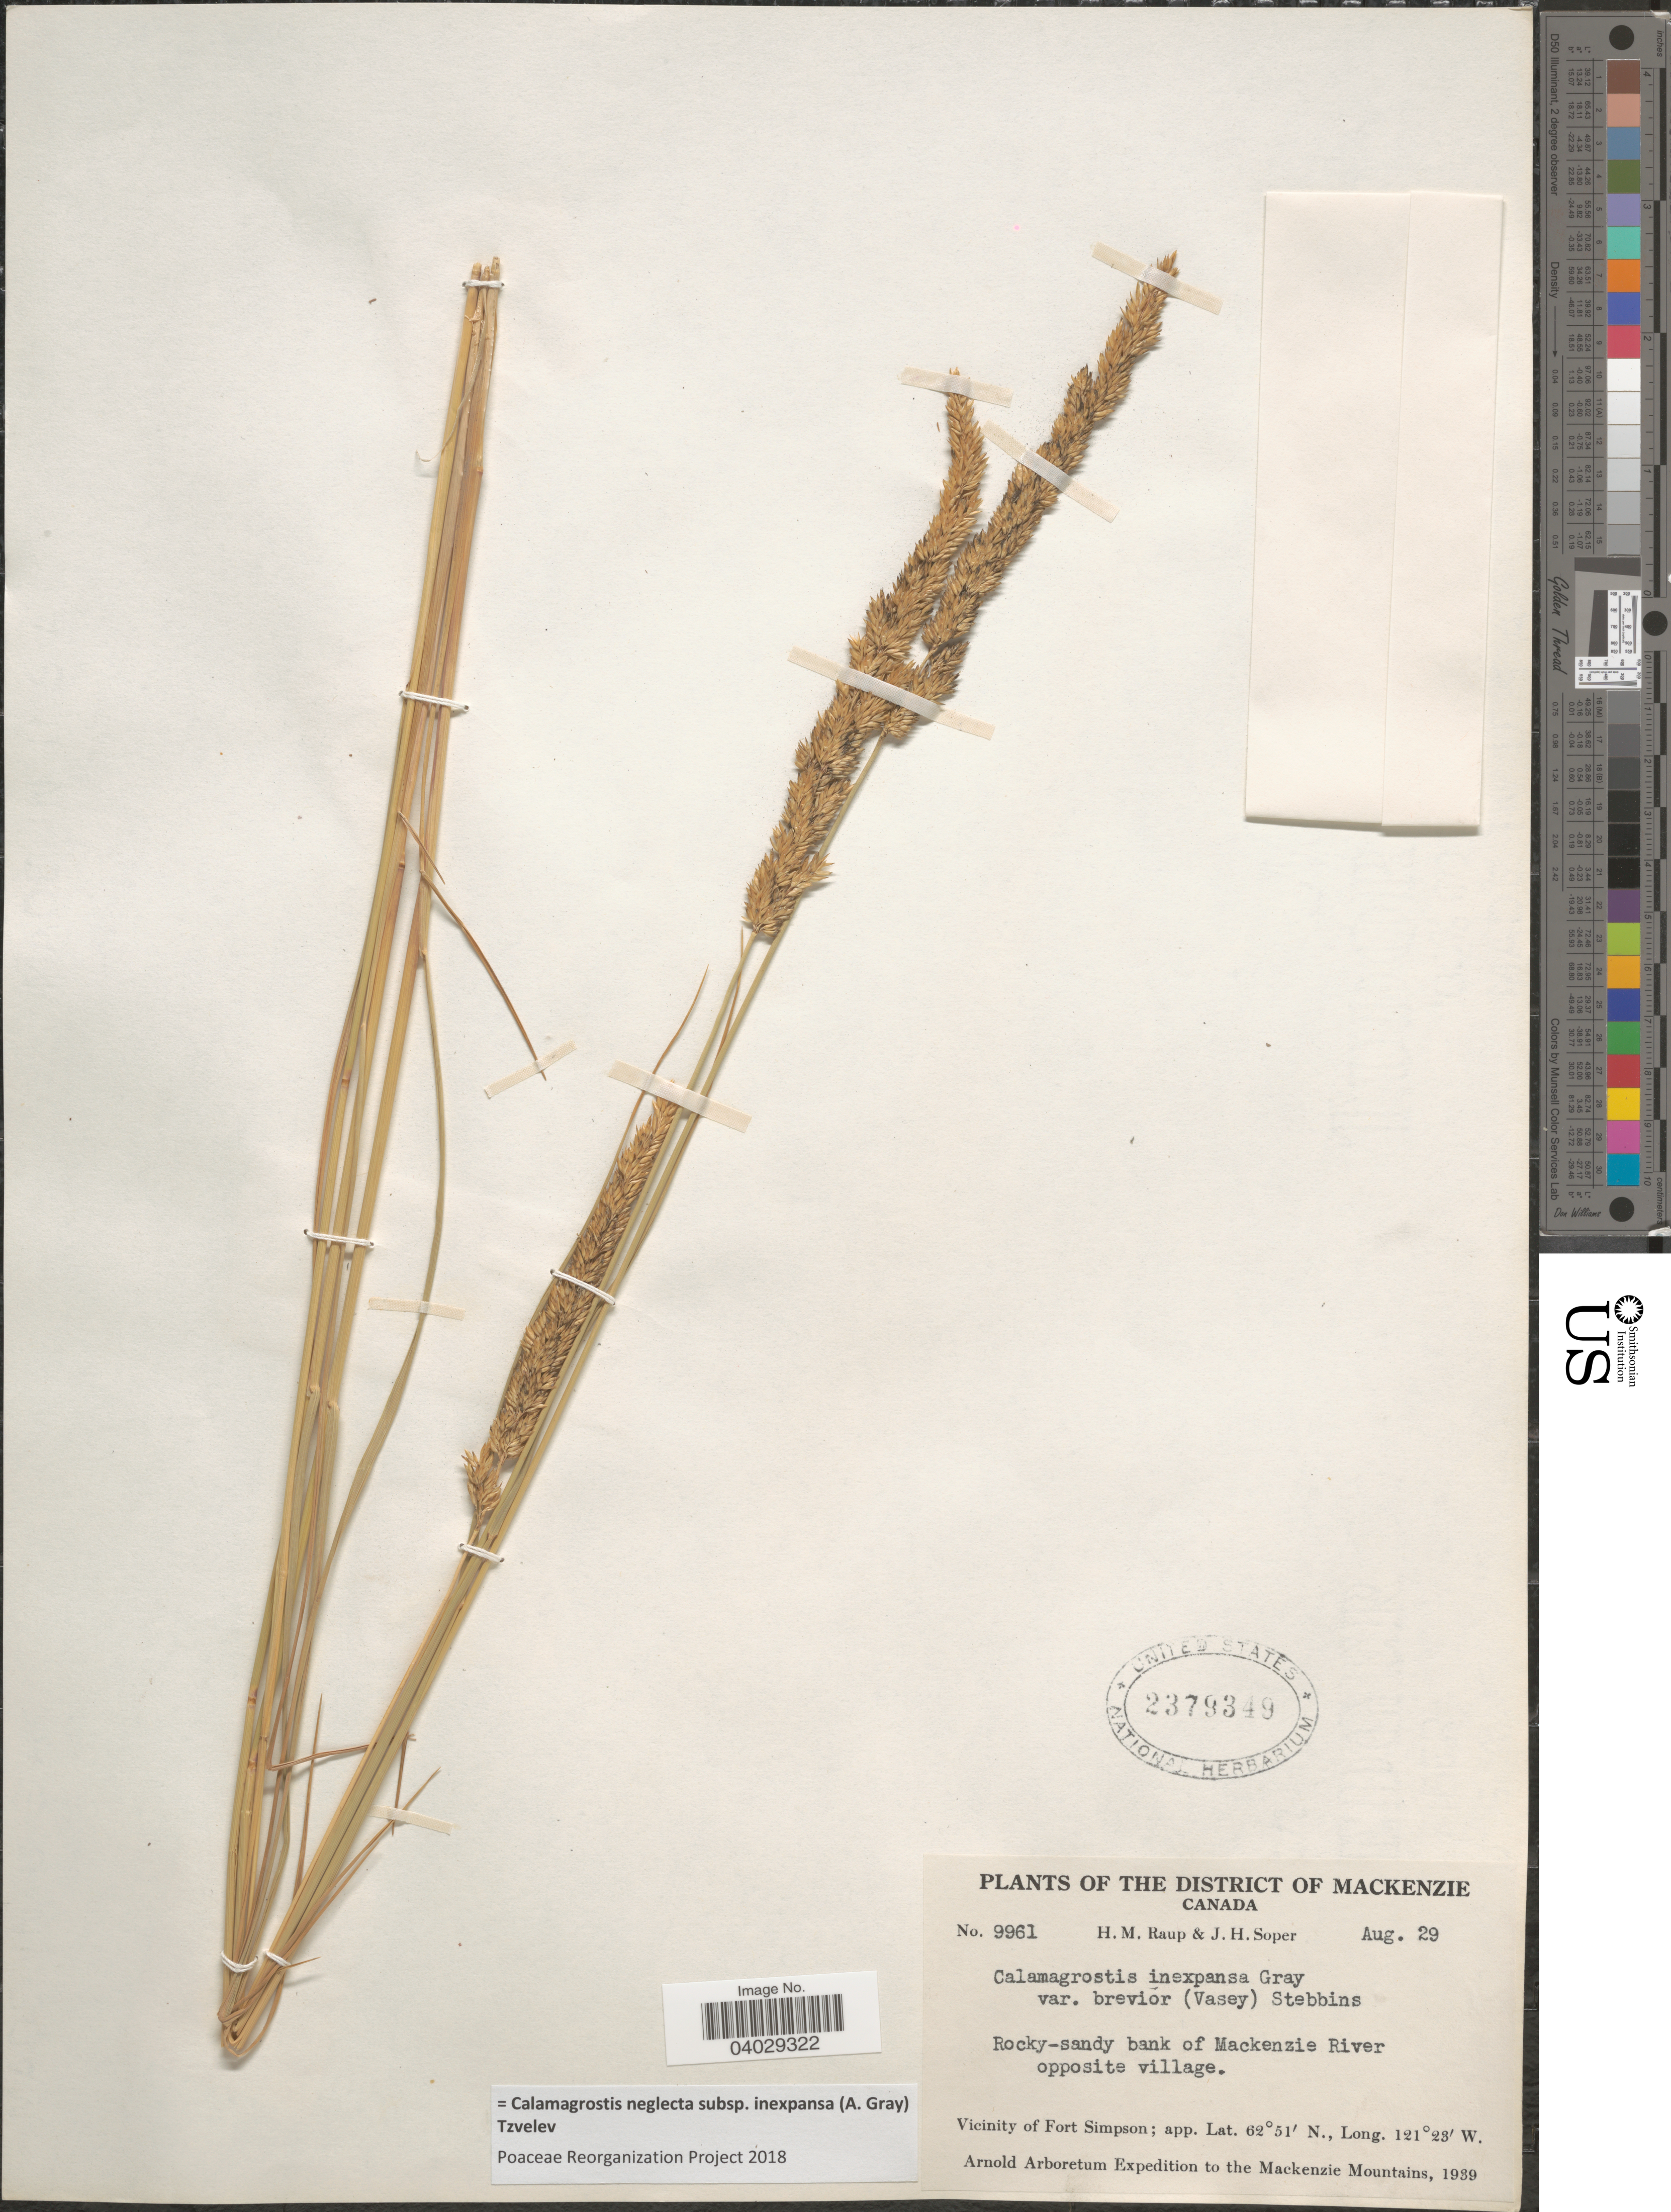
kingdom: Plantae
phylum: Tracheophyta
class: Liliopsida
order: Poales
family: Poaceae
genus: Calamagrostis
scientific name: Calamagrostis neglecta subsp. inexpansa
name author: (A. Gray) Tzvelev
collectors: H. Raup & J. H. Soper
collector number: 9961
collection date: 1939-08-29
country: Canada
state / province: Alberta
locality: The District of Mackenzie. Rocky-sandy bank of Mackenzie River opposite village. Vicinity of Fort Simpson. The Mackenzie Mountains.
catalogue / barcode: US 2379349